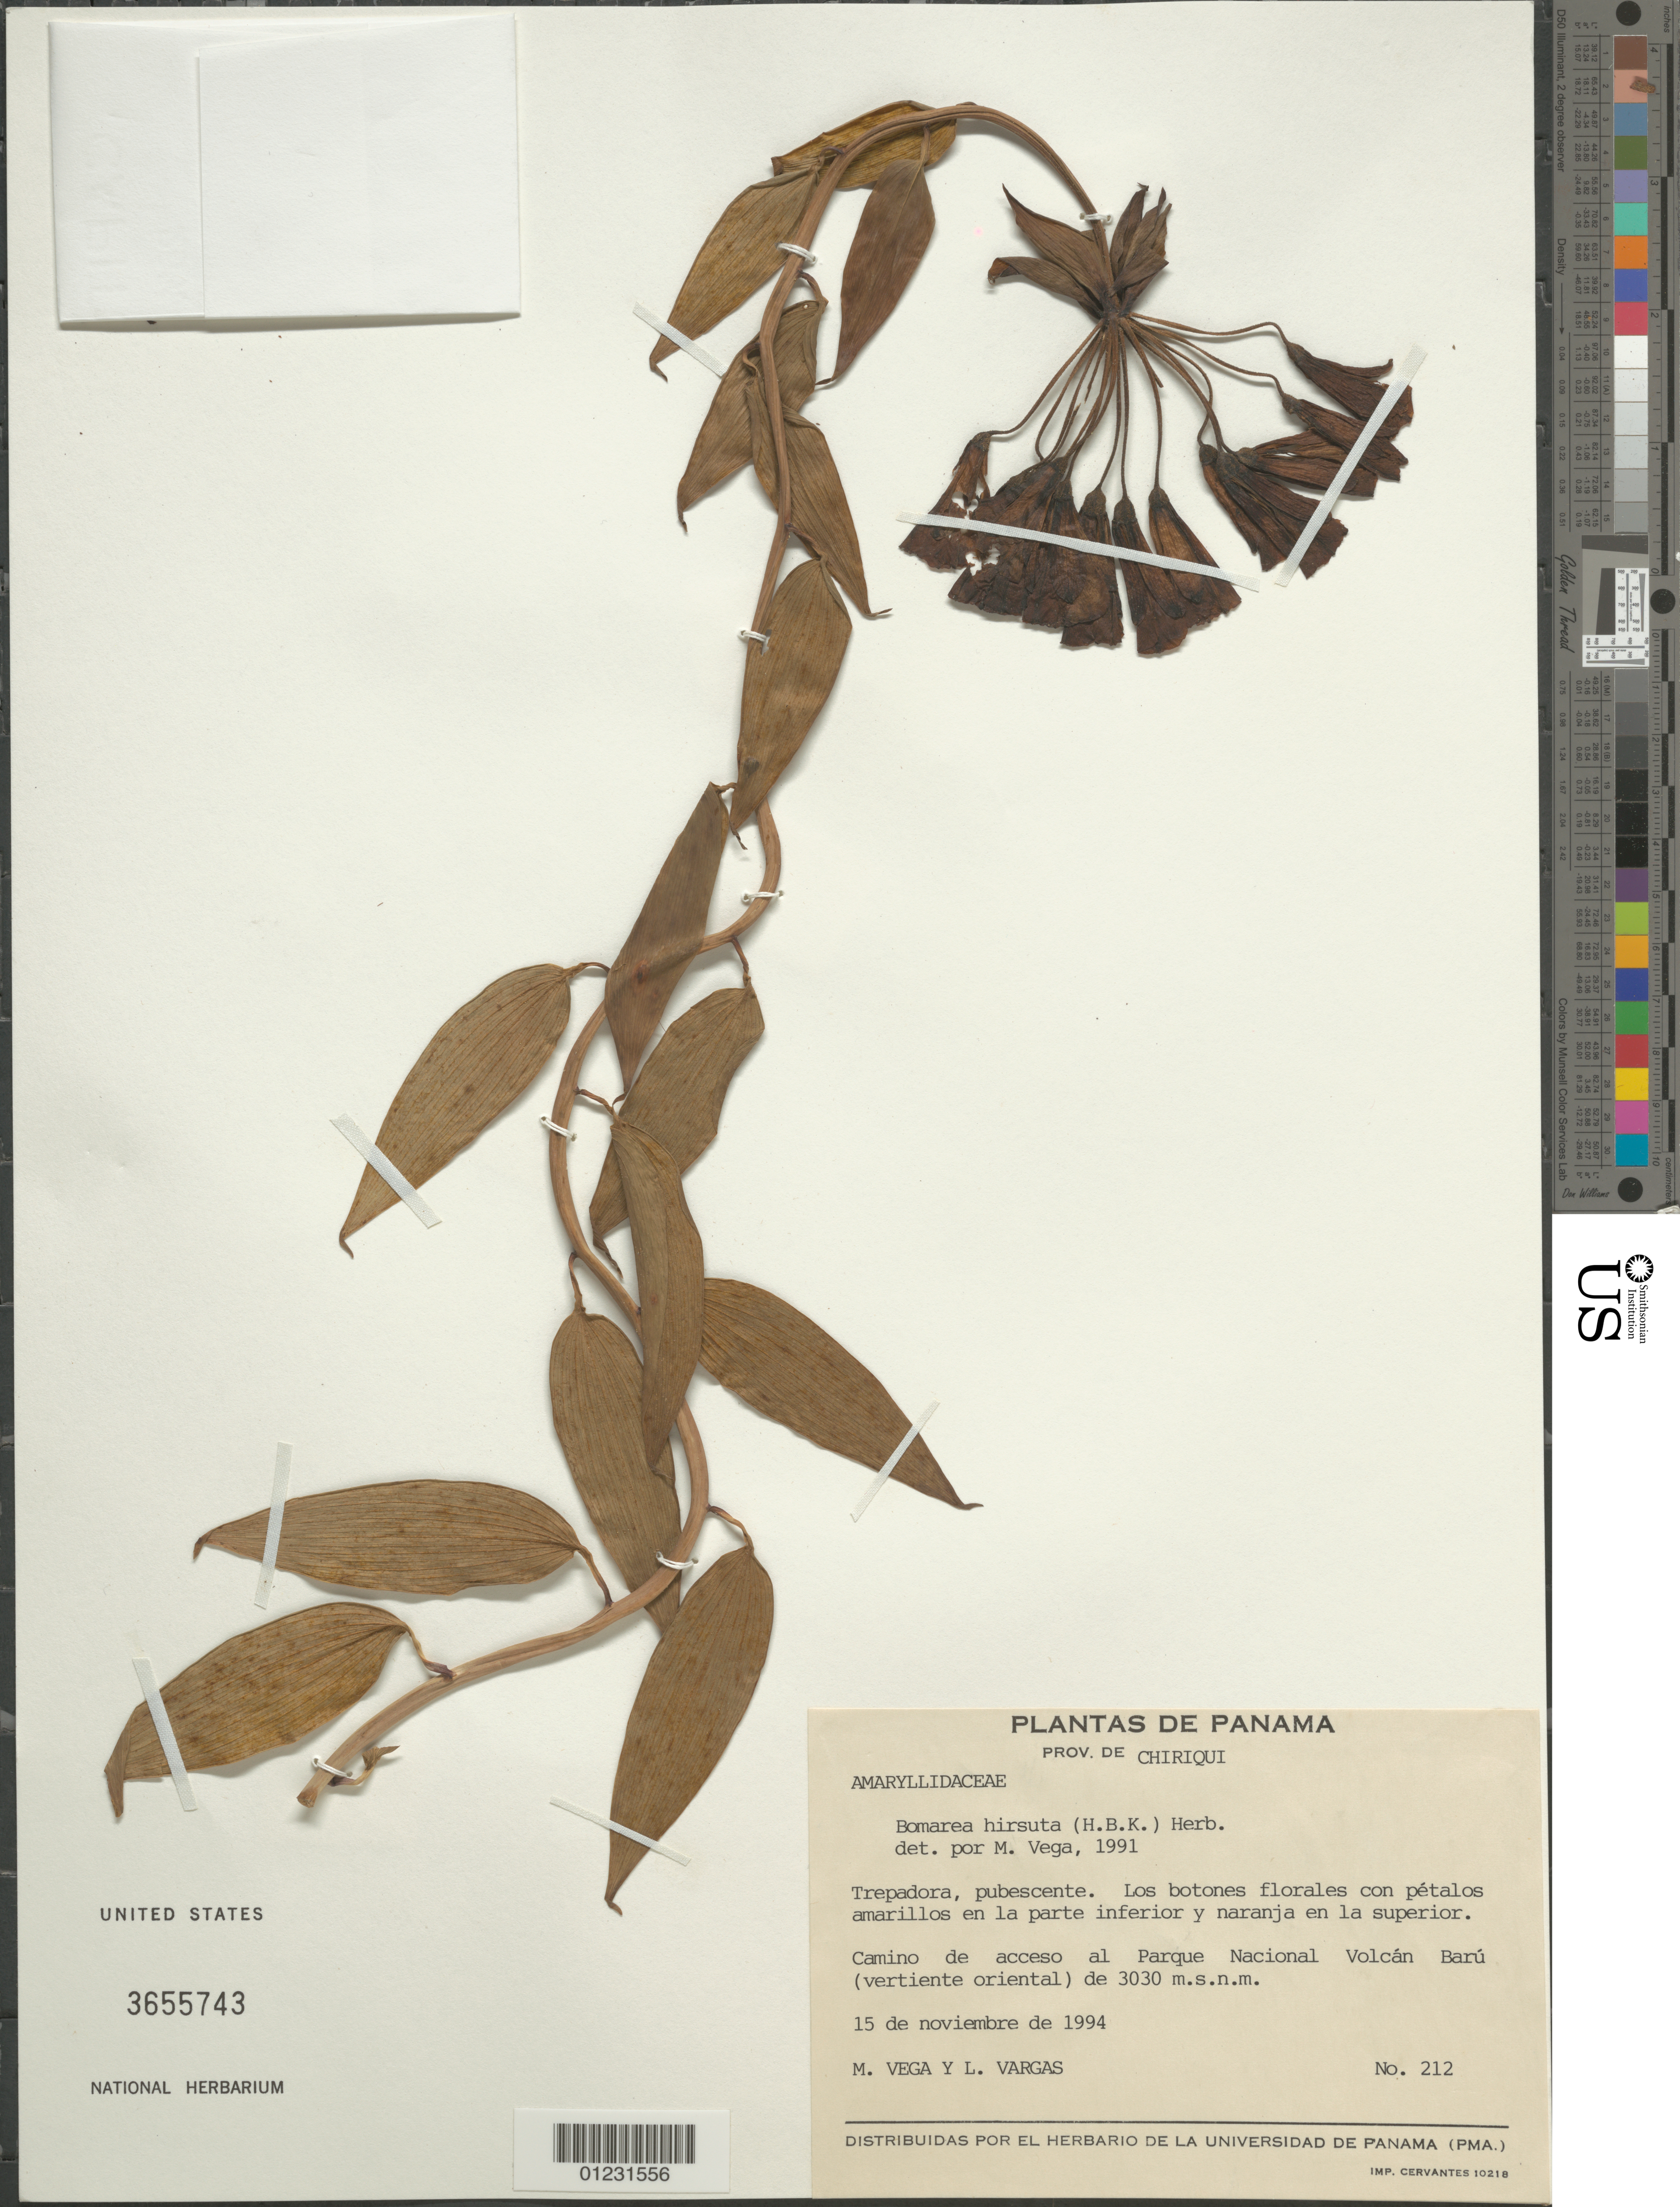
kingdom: Plantae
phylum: Tracheophyta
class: Liliopsida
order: Liliales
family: Alstroemeriaceae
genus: Bomarea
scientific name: Bomarea hirsuta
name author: (Kunth) Herb.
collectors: M. Vega & L. Vargas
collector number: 212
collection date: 1994-11-15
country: Panama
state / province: Chiriquí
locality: Parque Nacional Volcan Baru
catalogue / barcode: US 3655743